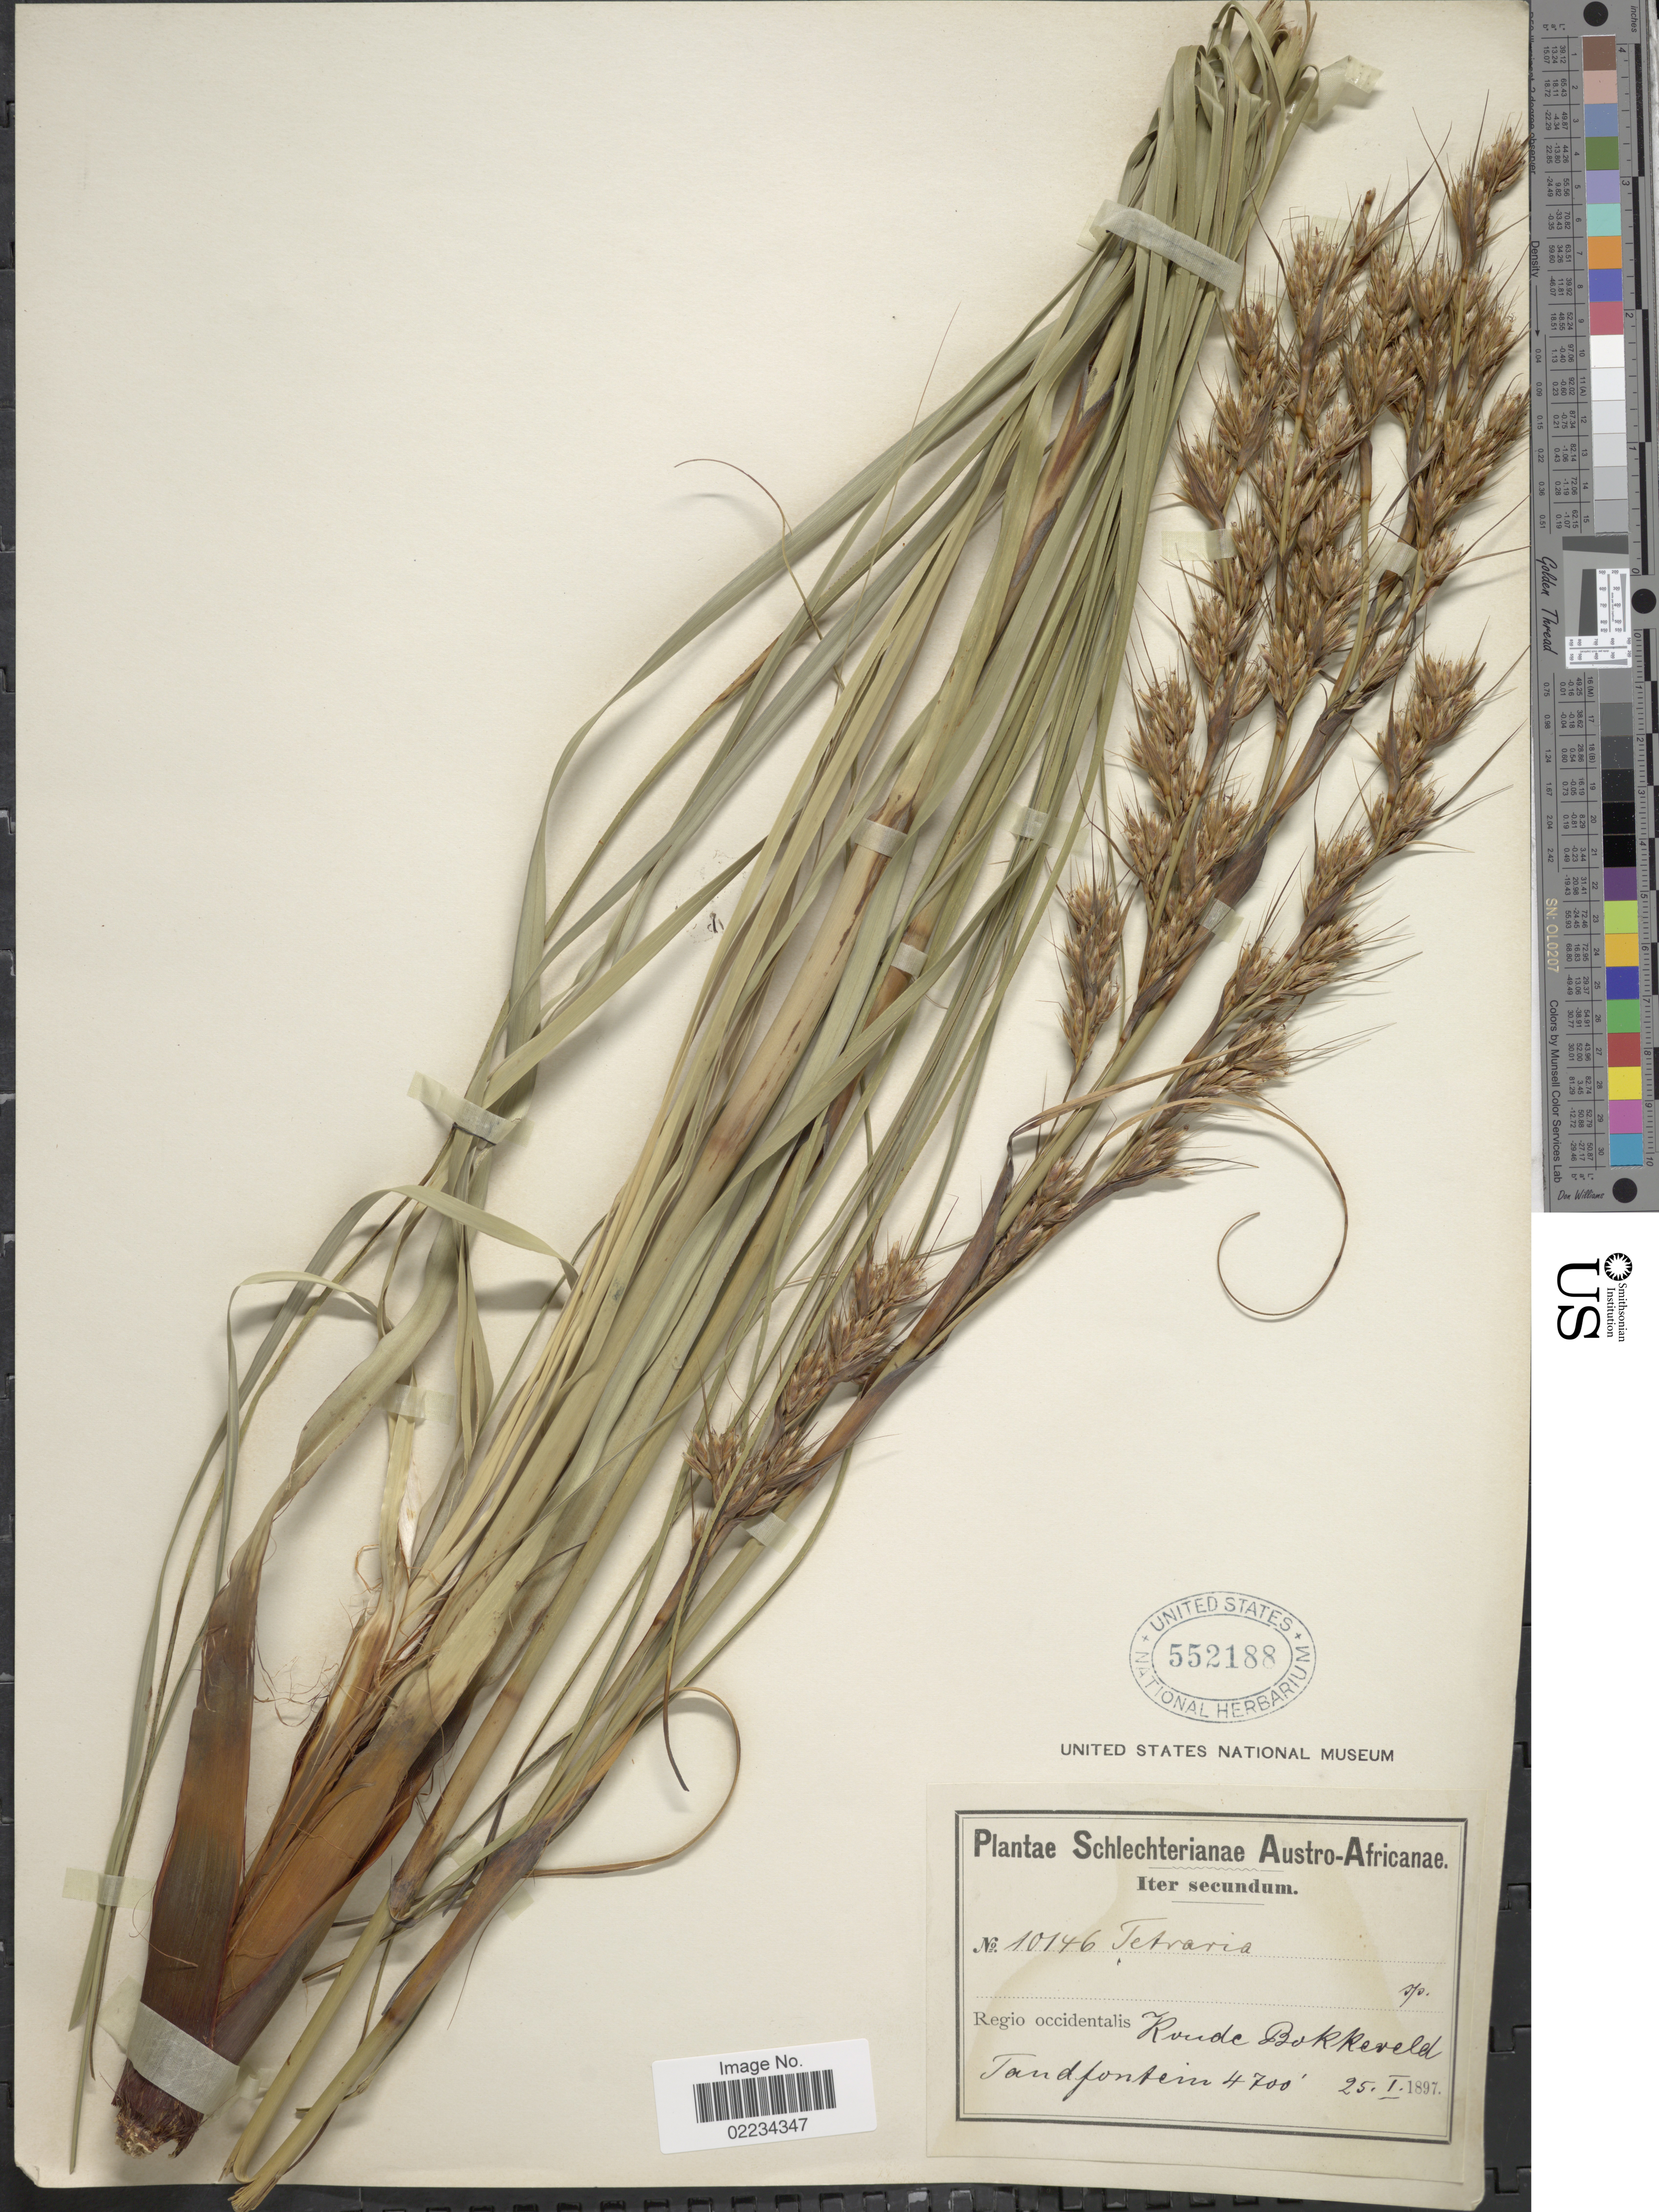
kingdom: Plantae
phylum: Tracheophyta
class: Liliopsida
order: Poales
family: Cyperaceae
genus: Tetraria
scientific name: Tetraria involucrata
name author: (Rottb.) C.B. Clarke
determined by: Strong, Mark T., (BOT), Smithsonian Institution - National Museum of Natural History (UNITED STATES)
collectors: Schlechter, --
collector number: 10146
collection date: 1897-01-25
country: South Africa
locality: Austro-Africanae, Iter secundum, Regio occidentalis Koude Bokkeveld, Tandfontein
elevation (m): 1433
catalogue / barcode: US 552188